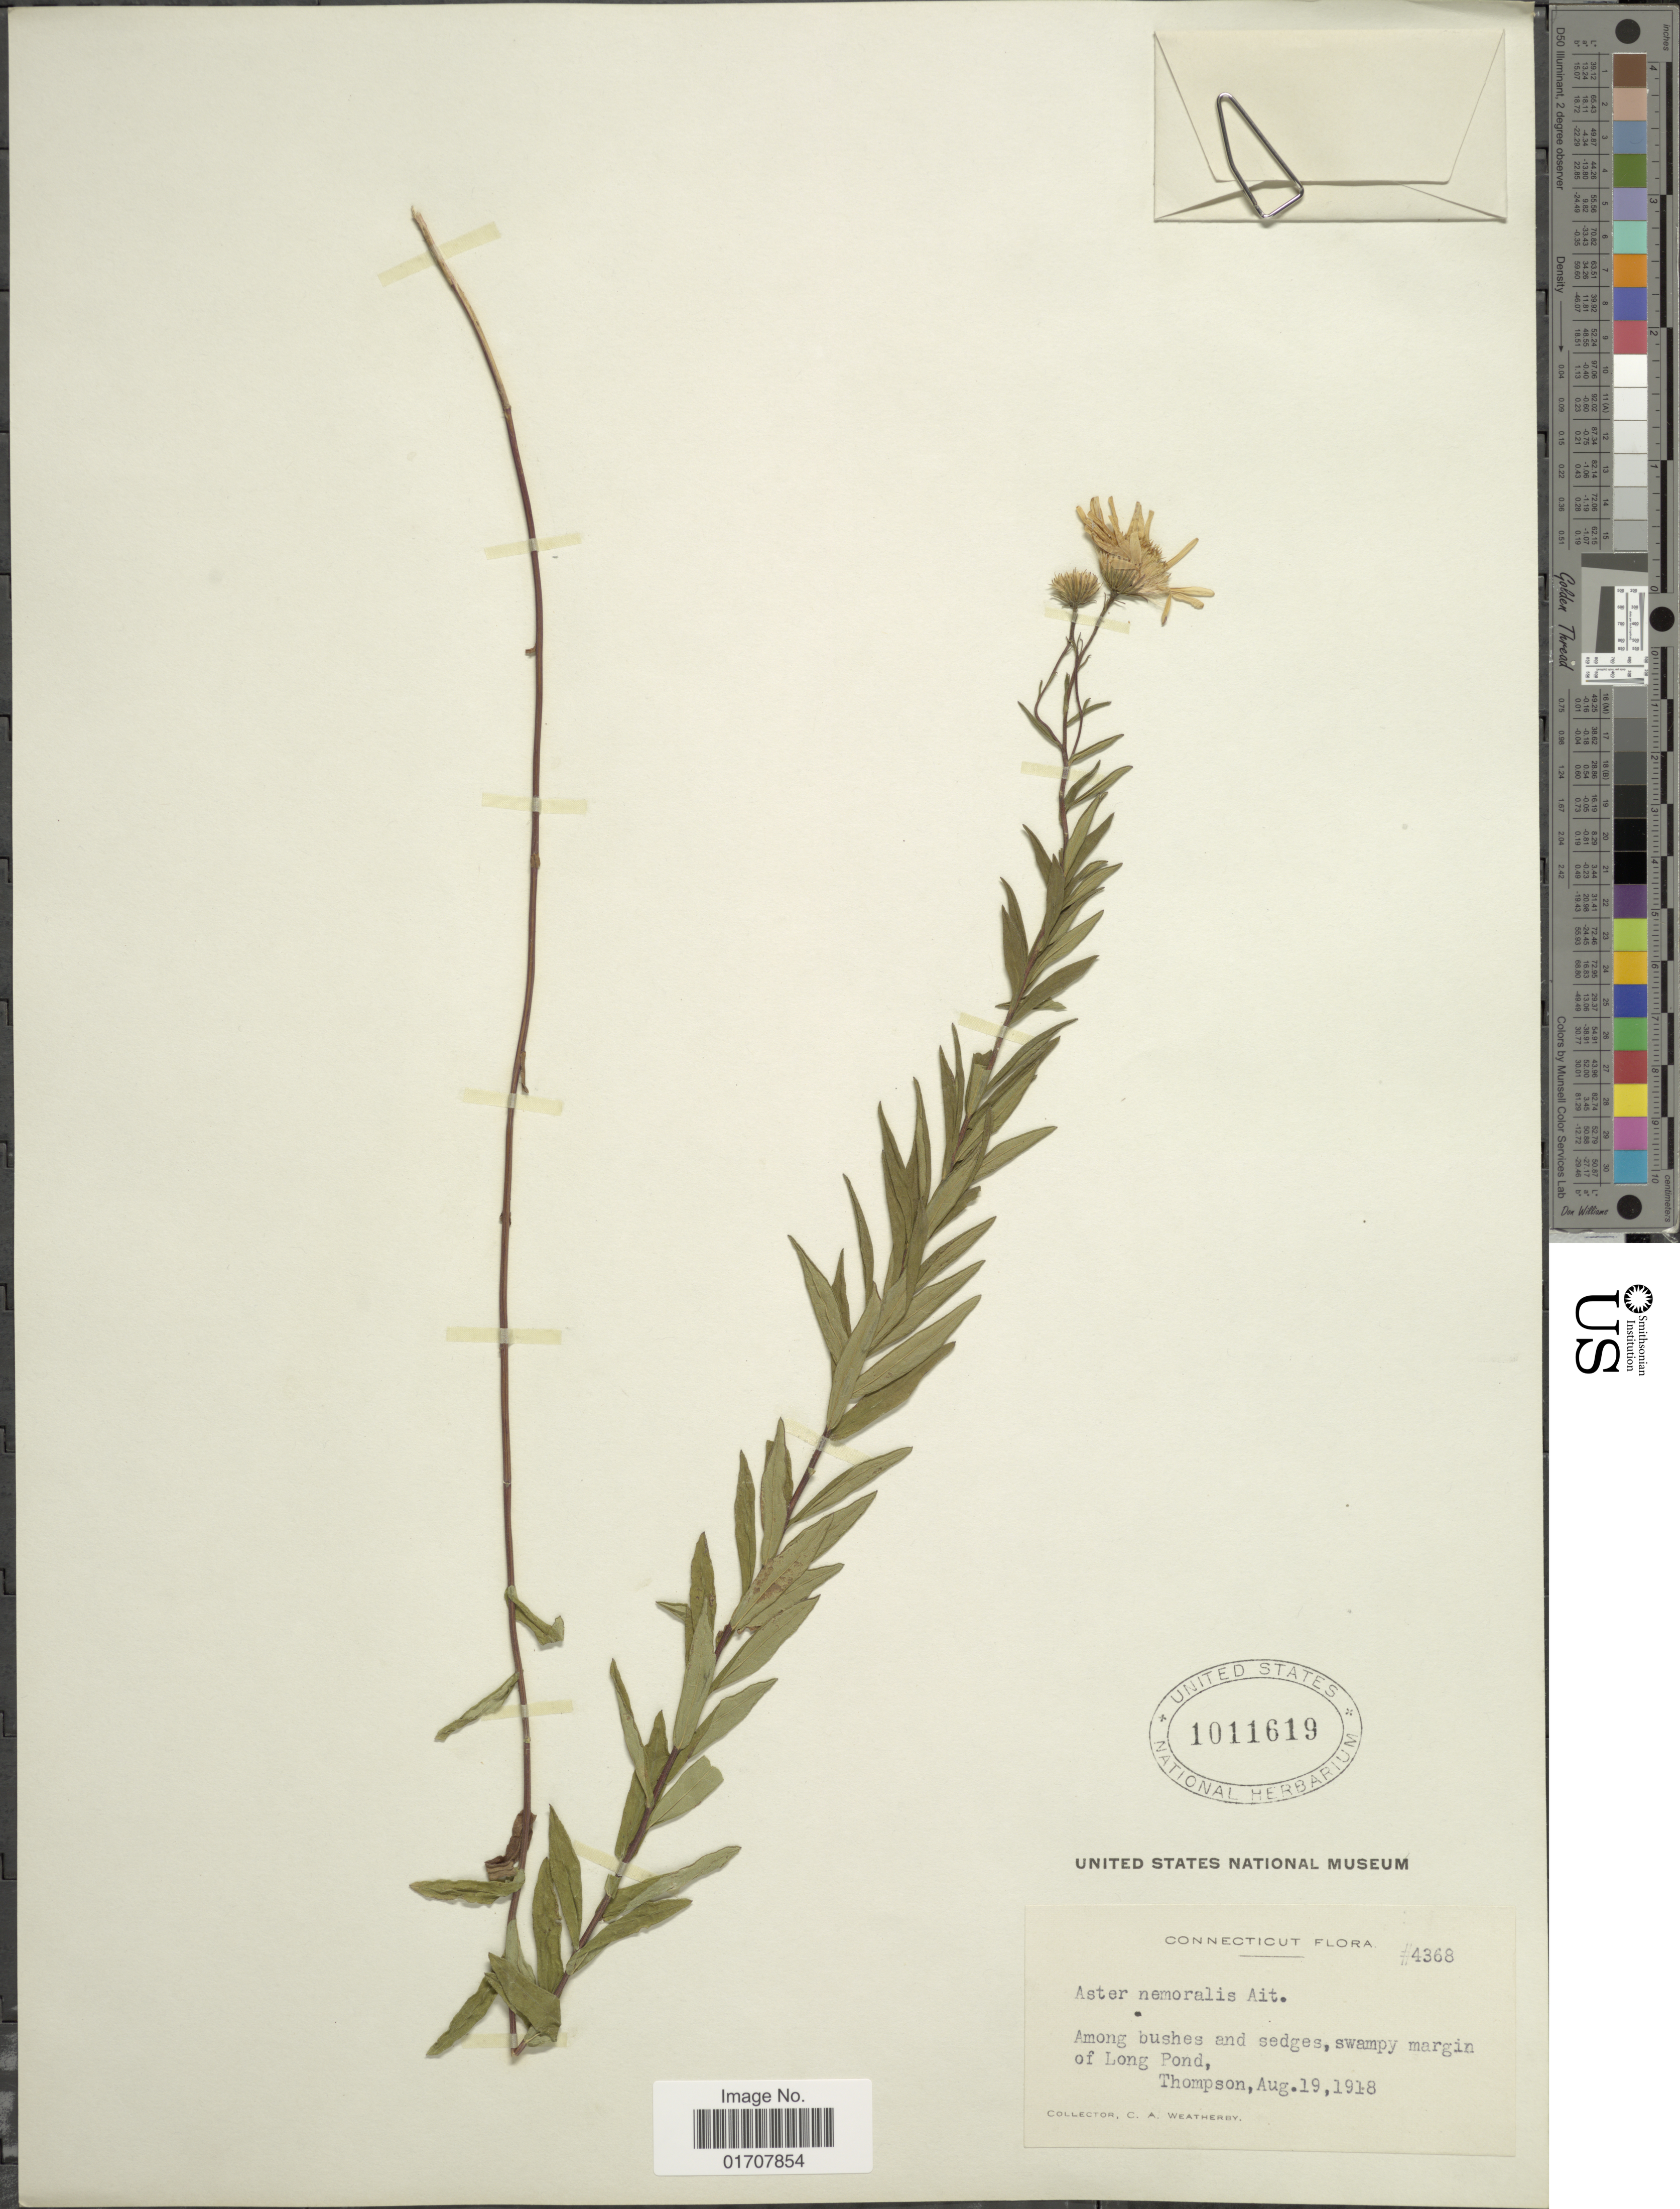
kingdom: Plantae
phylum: Tracheophyta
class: Magnoliopsida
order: Asterales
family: Asteraceae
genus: Oclemena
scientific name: Oclemena nemoralis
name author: (Aiton) Greene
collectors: C. A. Weatherby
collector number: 4368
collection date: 1918-08-19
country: United States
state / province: Connecticut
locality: Among bushes and sedges, swampy margin of Long Pong, Thompson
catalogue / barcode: US 1011619